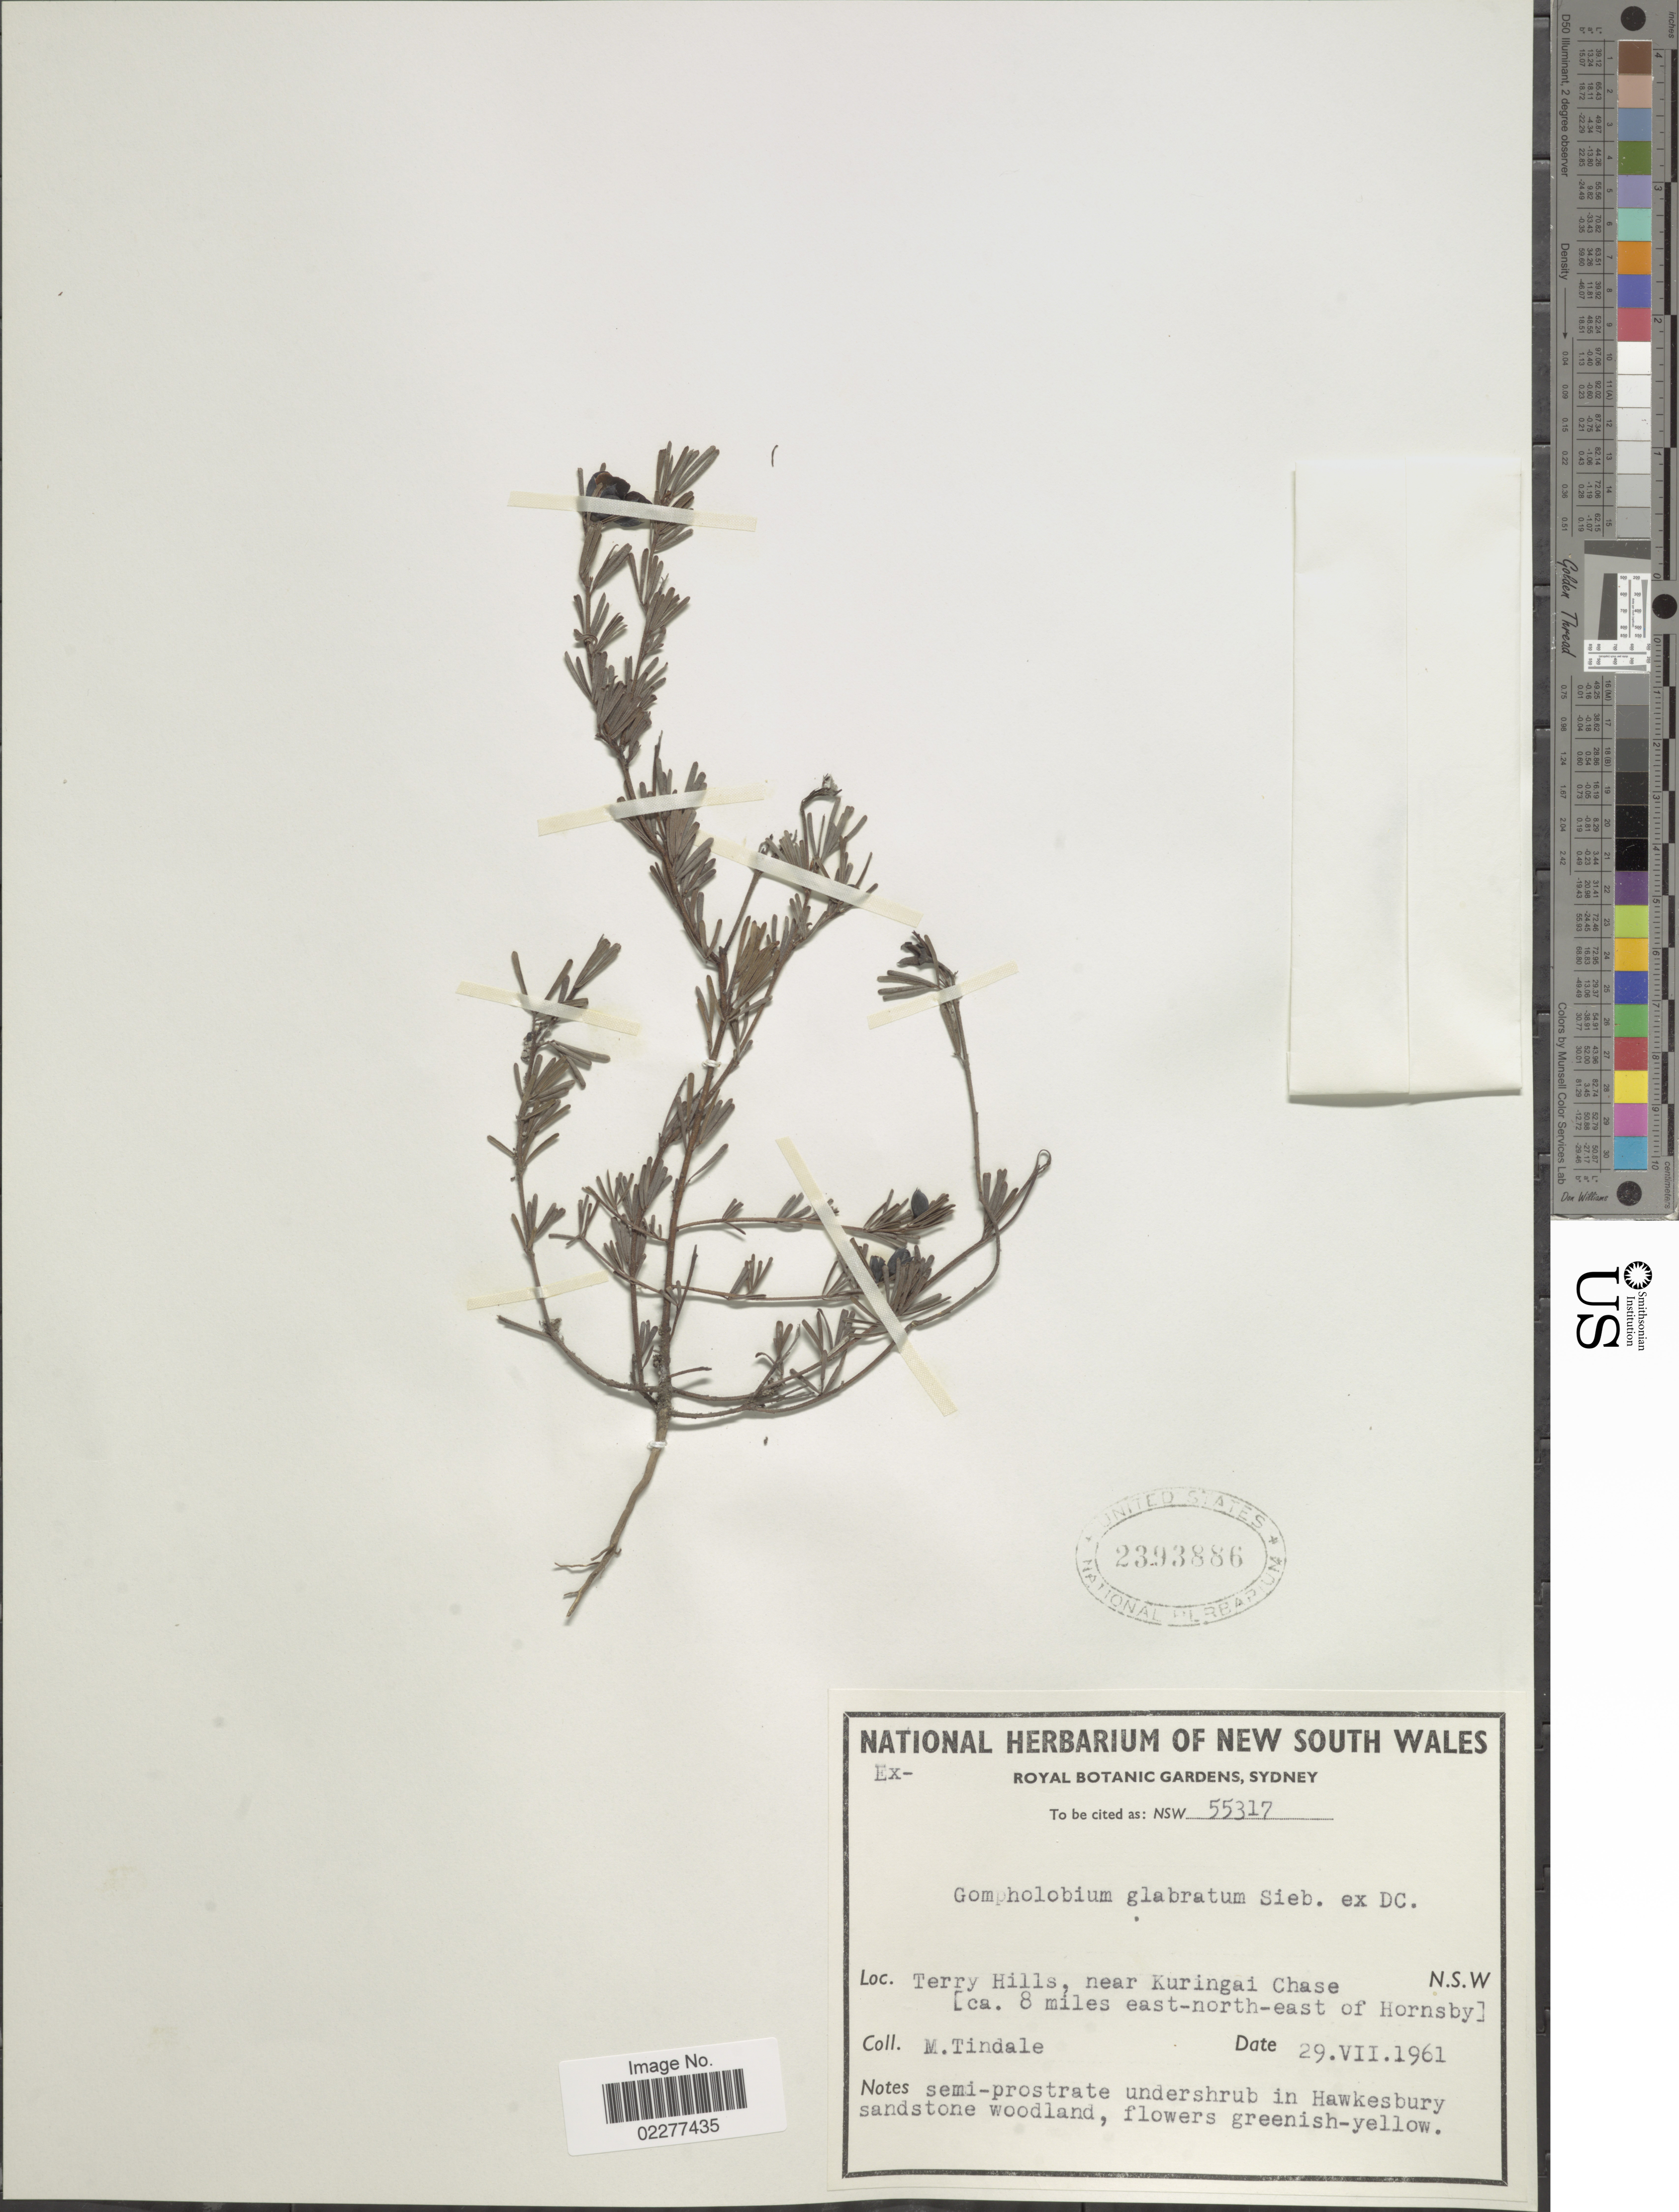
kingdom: Plantae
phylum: Tracheophyta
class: Magnoliopsida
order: Fabales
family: Fabaceae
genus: Gompholobium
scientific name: Gompholobium glabratum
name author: DC.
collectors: M. D. Tindale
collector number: NSW 55317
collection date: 1961-07-29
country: Australia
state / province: New South Wales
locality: Terry Hills, near Kuringai Chase [ca. 8 miles east-north-east of Hornsby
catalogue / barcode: US 2393886